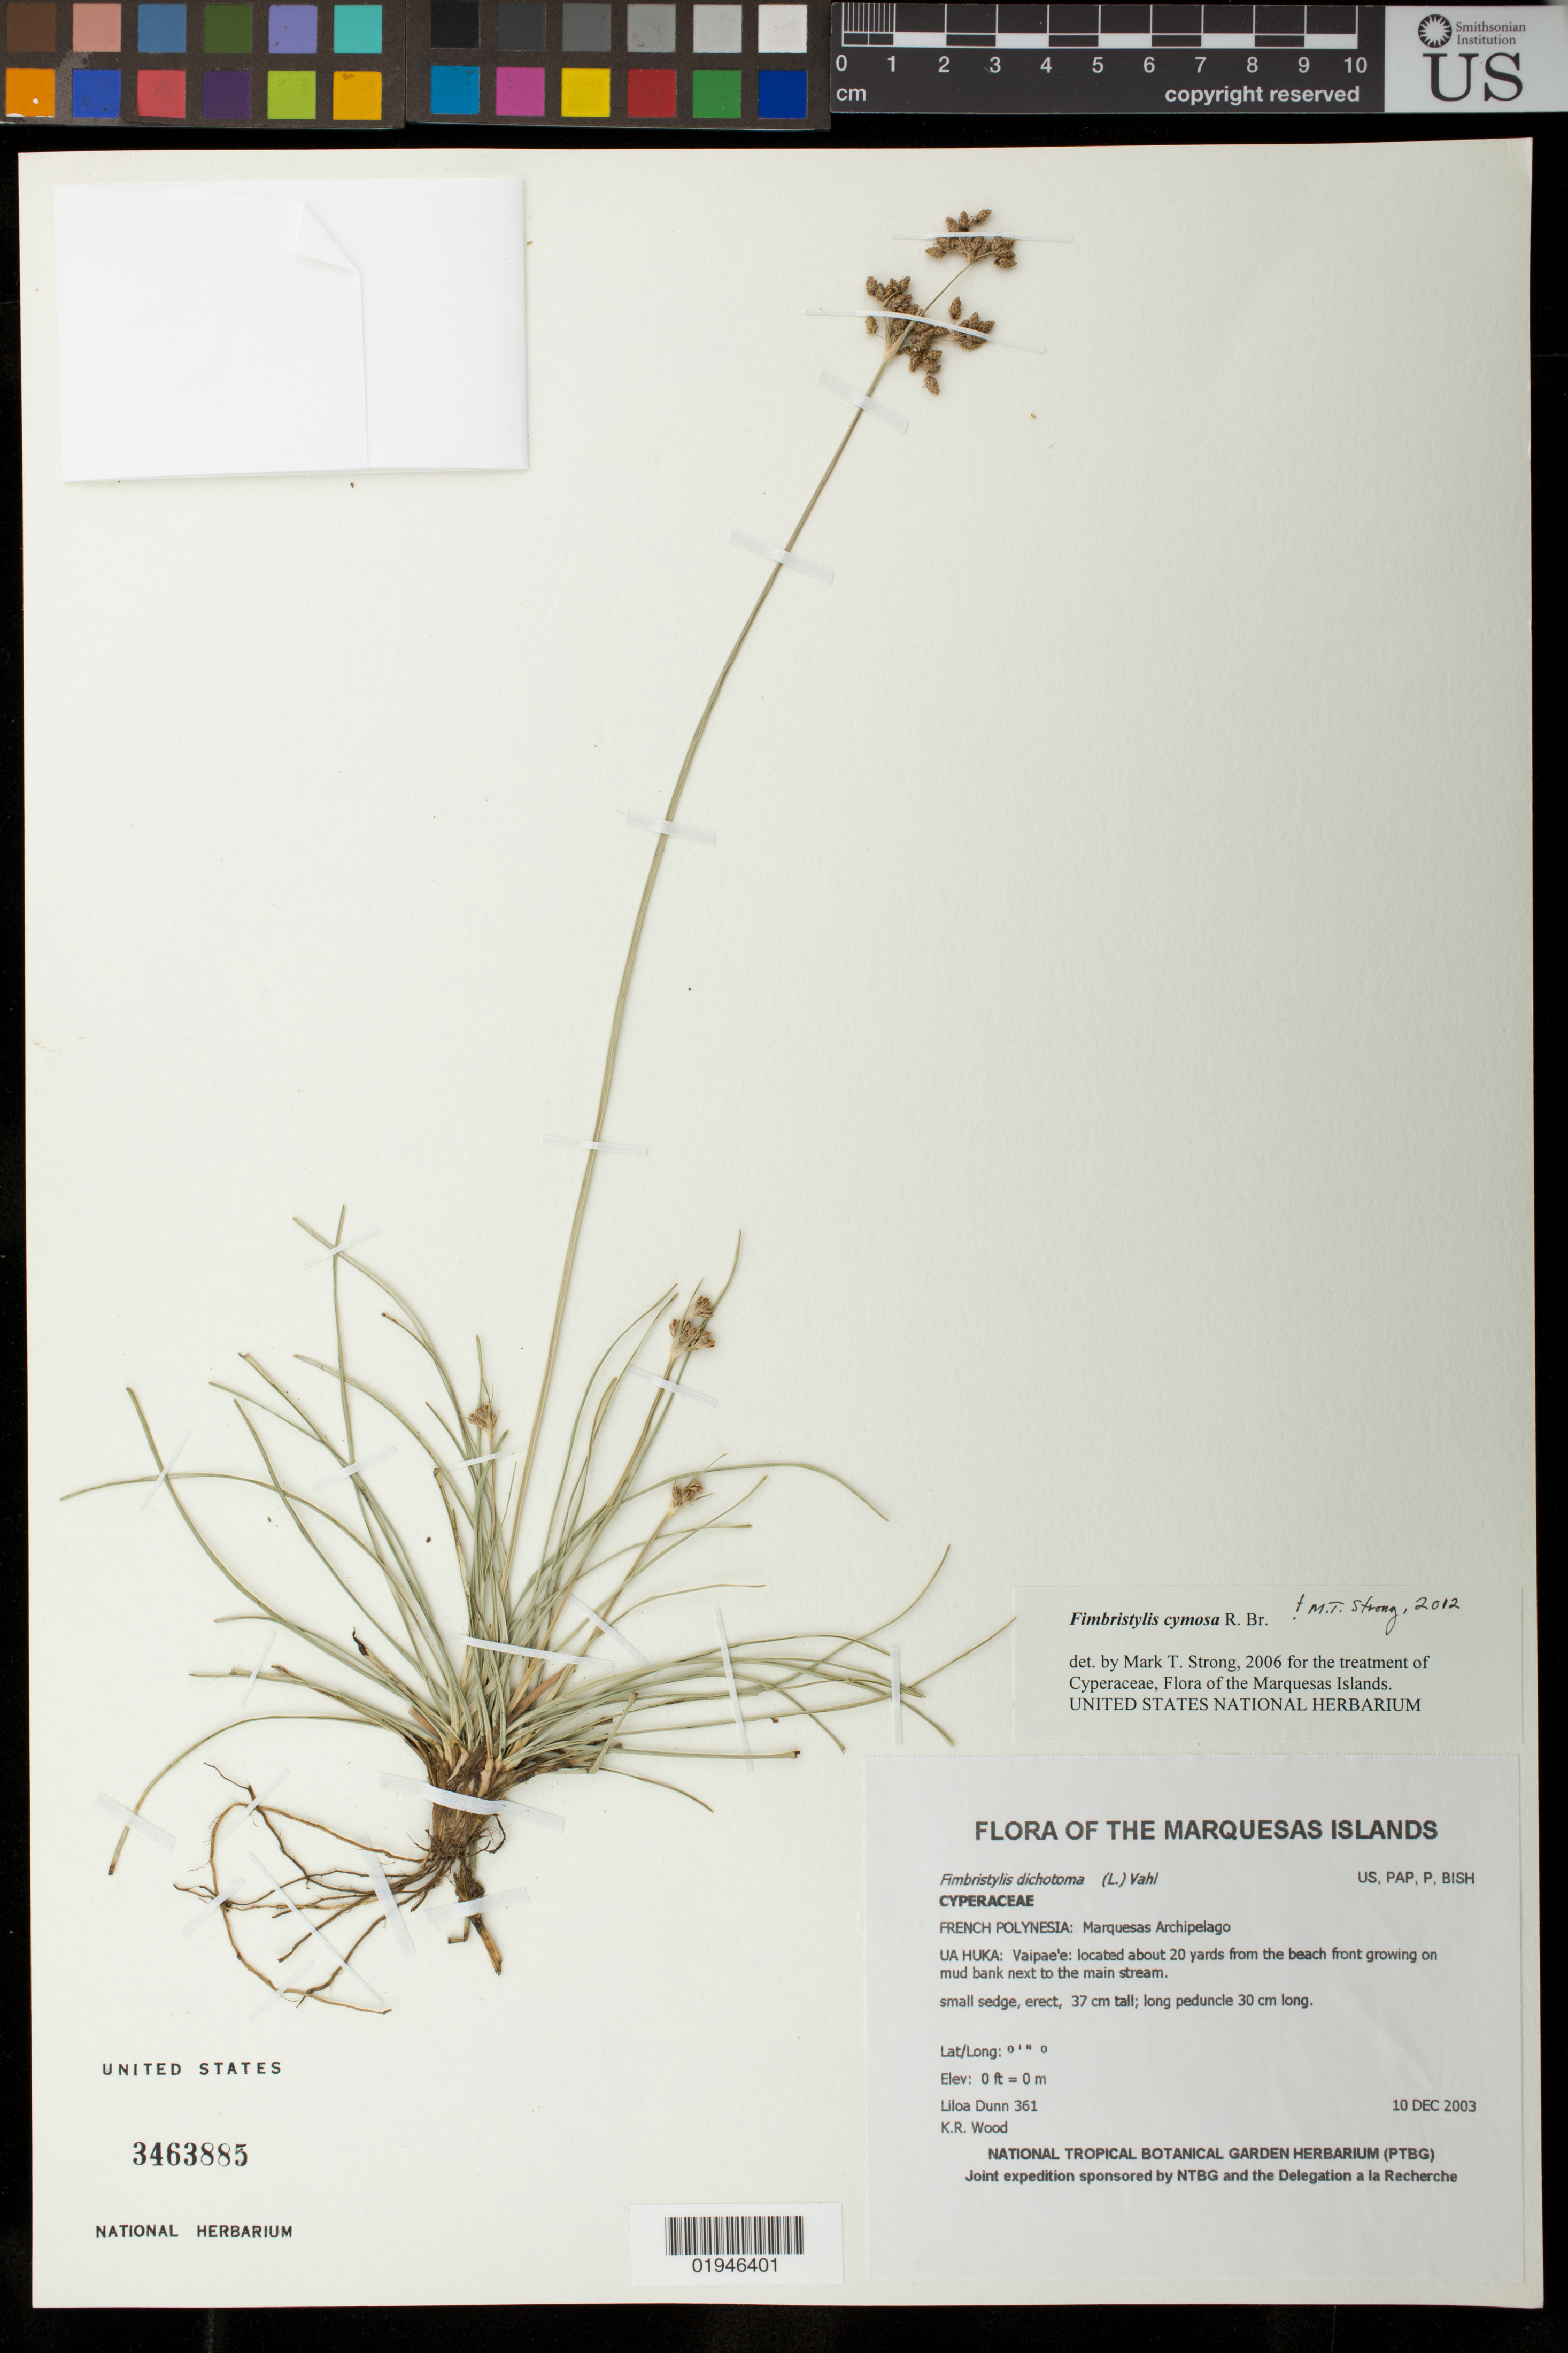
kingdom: Plantae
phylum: Tracheophyta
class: Liliopsida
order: Poales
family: Cyperaceae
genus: Fimbristylis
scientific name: Fimbristylis cymosa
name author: R. Br.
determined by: Strong, M. T., (US), Smithsonian Institution - National Museum of Natural History (UNITED STATES)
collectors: L. Dunn & K. R. Wood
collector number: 361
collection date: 2003-12-10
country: French Polynesia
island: Ua Huka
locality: Vaipae'e: located about 20 yards from the beach front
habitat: Growing on mud bank next to the main stream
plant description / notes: Collection previously identified as Fimbristylis dichotoma (L.) Vahl by M. Strong 2006.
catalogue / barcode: US 3463885